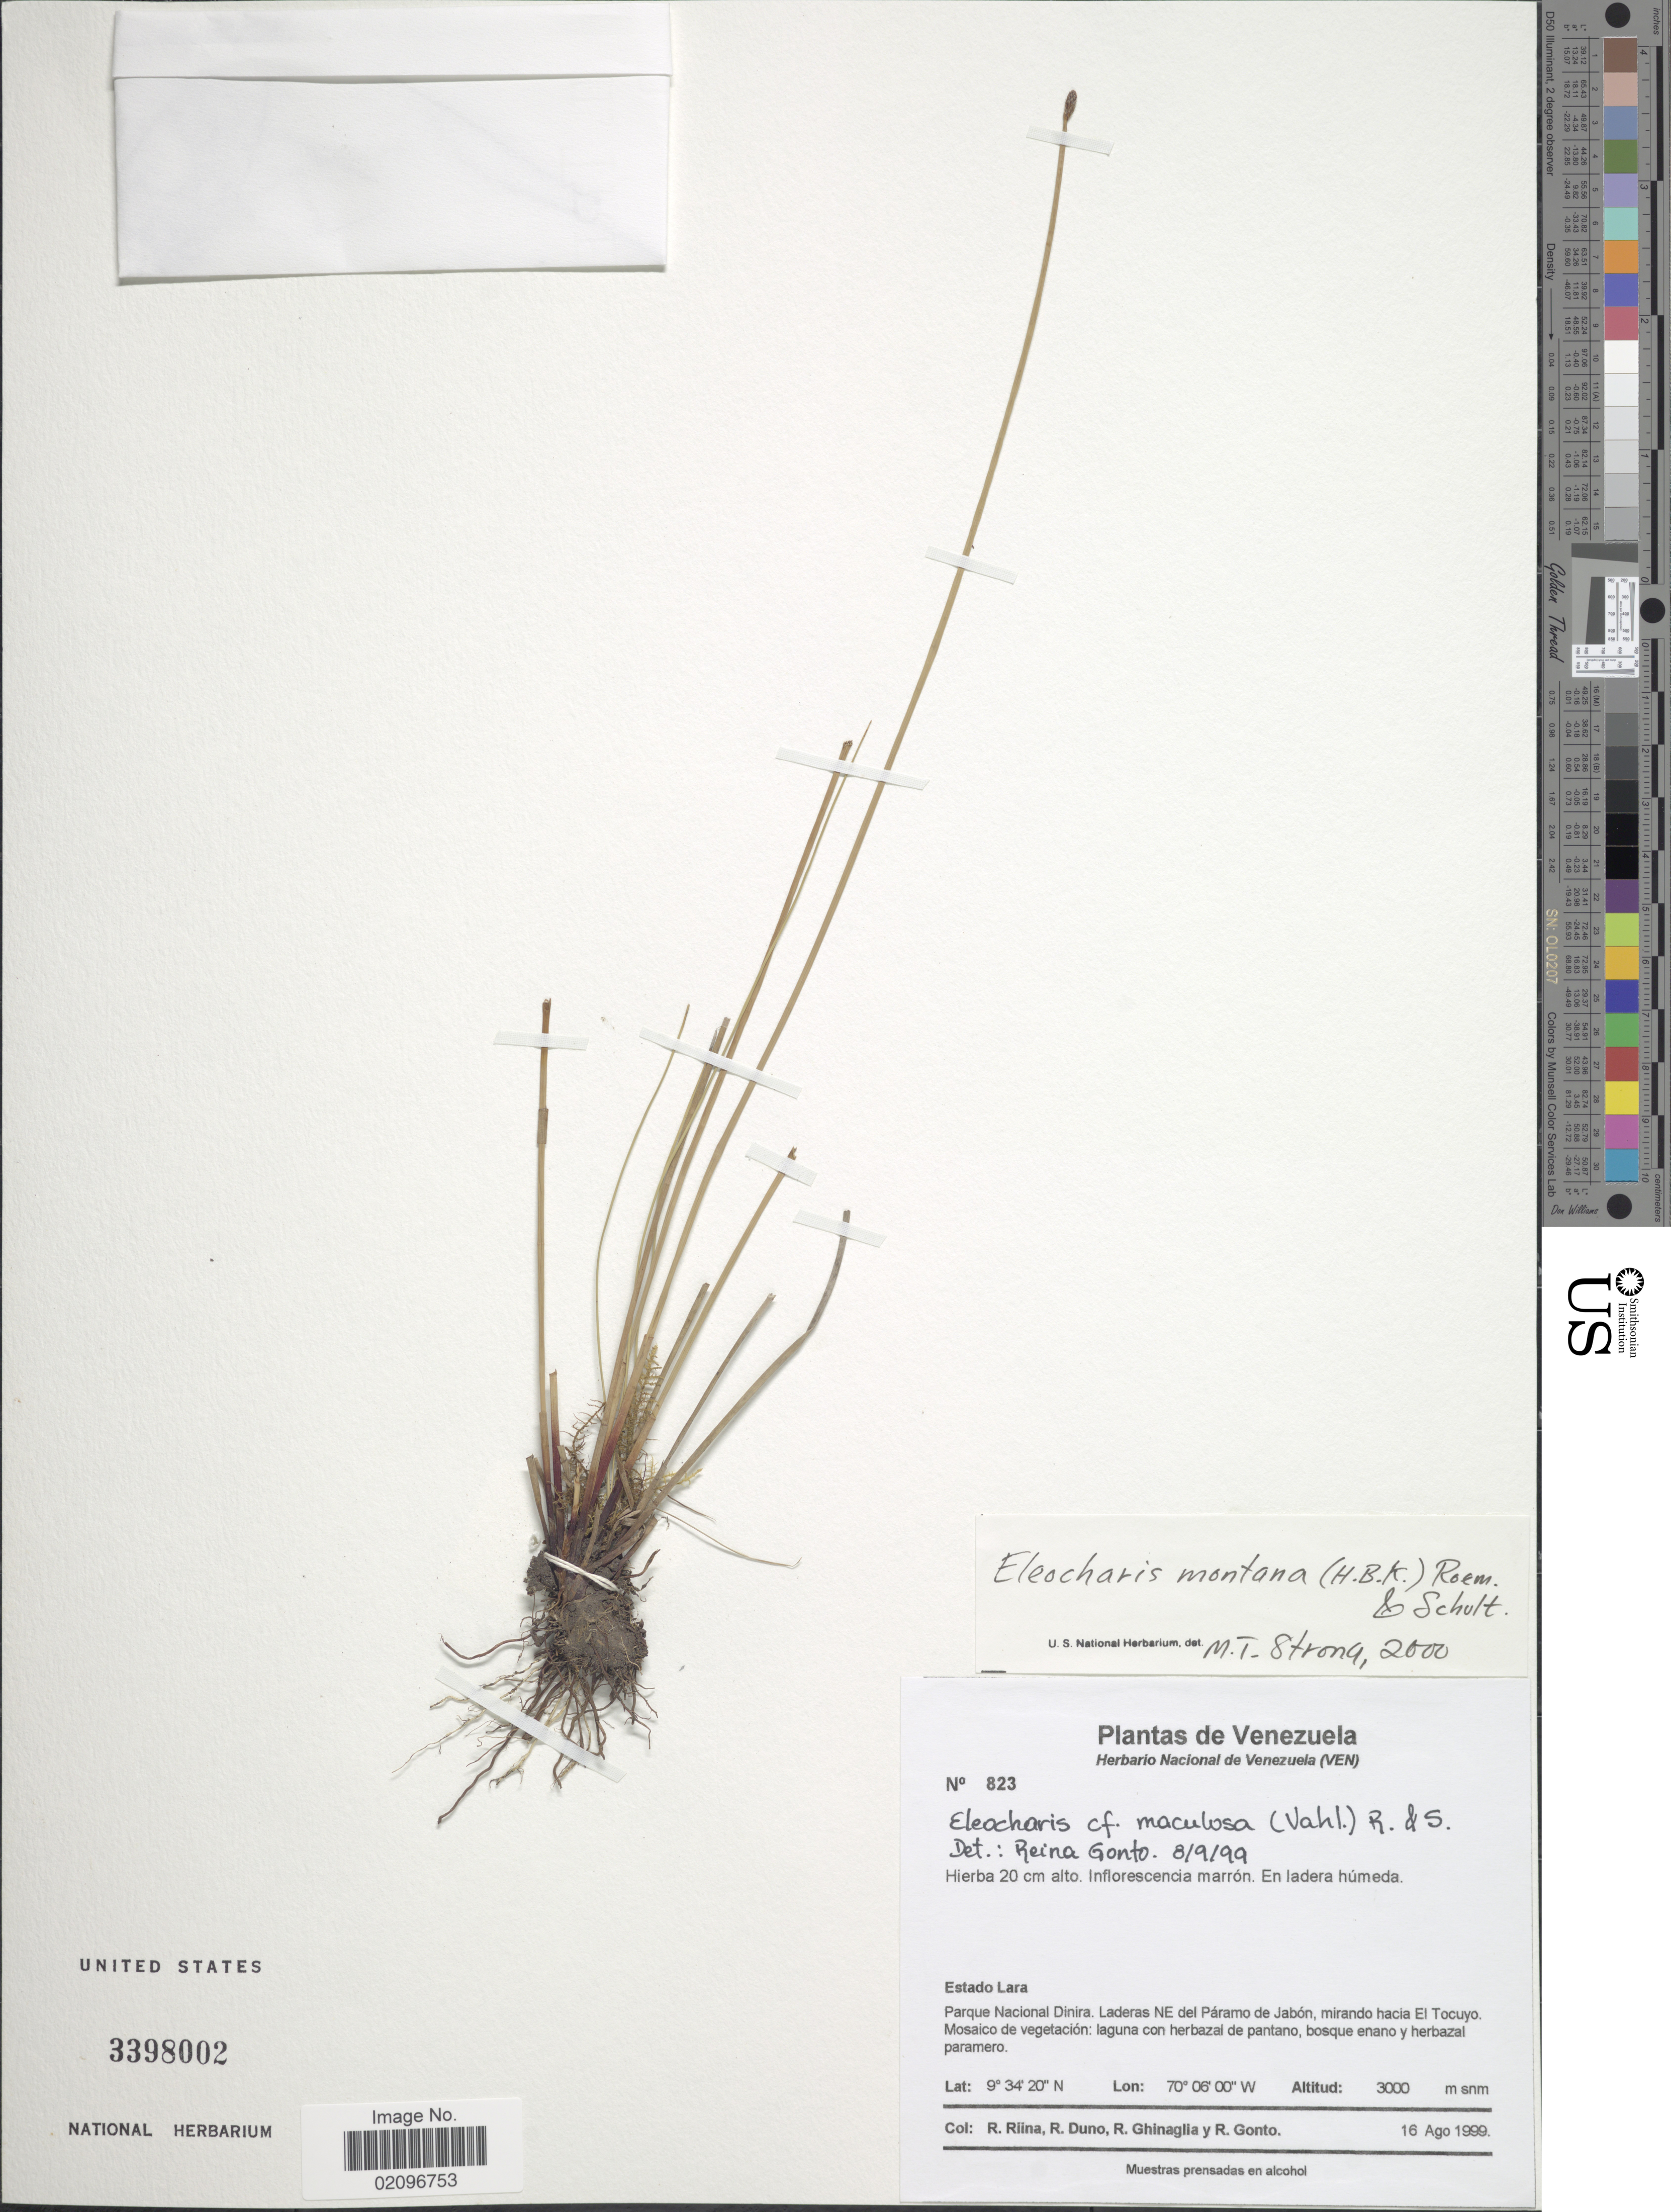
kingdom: Plantae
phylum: Tracheophyta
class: Liliopsida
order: Poales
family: Cyperaceae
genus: Eleocharis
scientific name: Eleocharis montana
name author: (Kunth) Roem. & Schult.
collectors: R. Riina, R. Duno de Stefano, R. Ghinaglia & R. Gonto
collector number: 823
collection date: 1999-08-16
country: Venezuela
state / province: Lara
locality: Estado Lara, Parque Nacional Dinira, Laderas NE del Paramo de Jabon, mirando hacia El Tocuyo. Moasaico de vegetacion.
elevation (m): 3000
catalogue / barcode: US 3398002